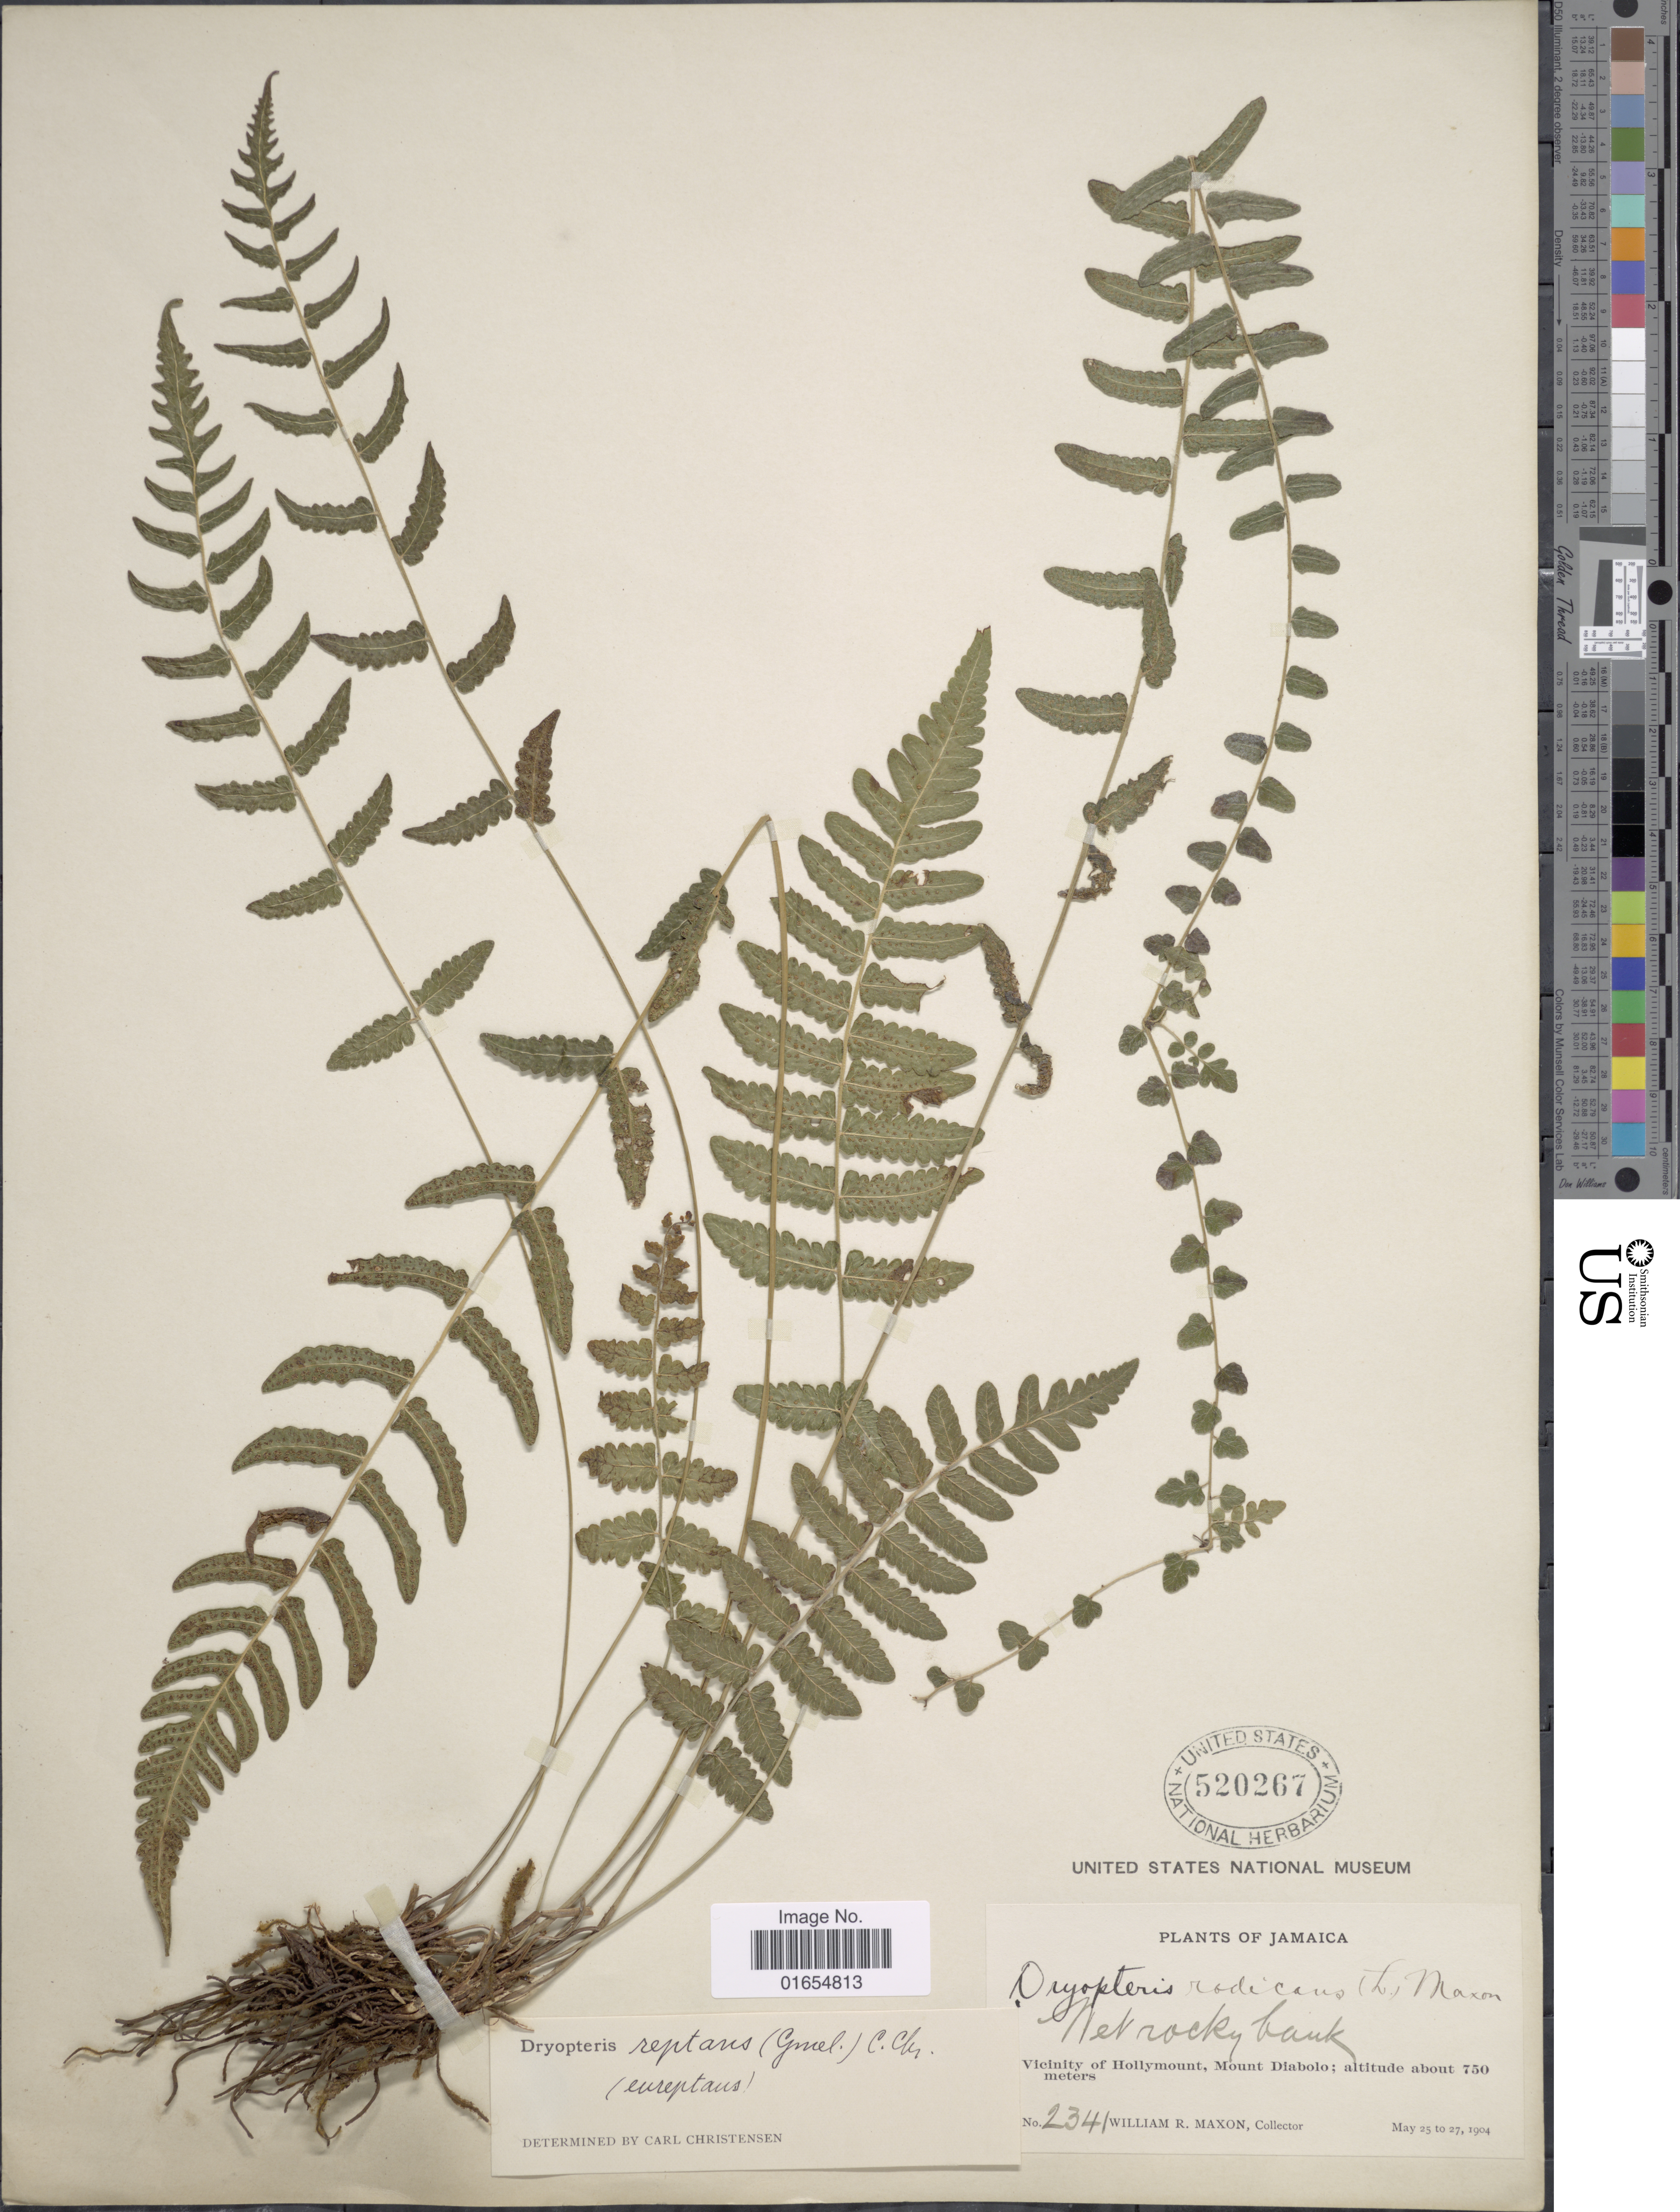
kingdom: Plantae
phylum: Tracheophyta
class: Polypodiopsida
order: Polypodiales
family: Thelypteridaceae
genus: Goniopteris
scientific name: Goniopteris reptans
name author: (J.F. Gmel.) C. Presl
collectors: W. R. Maxon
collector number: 2341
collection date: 1904-05-25/1904-05-27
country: Jamaica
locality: Vicinity of Hollymount, Mount Diabolo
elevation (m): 750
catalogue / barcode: US 520267